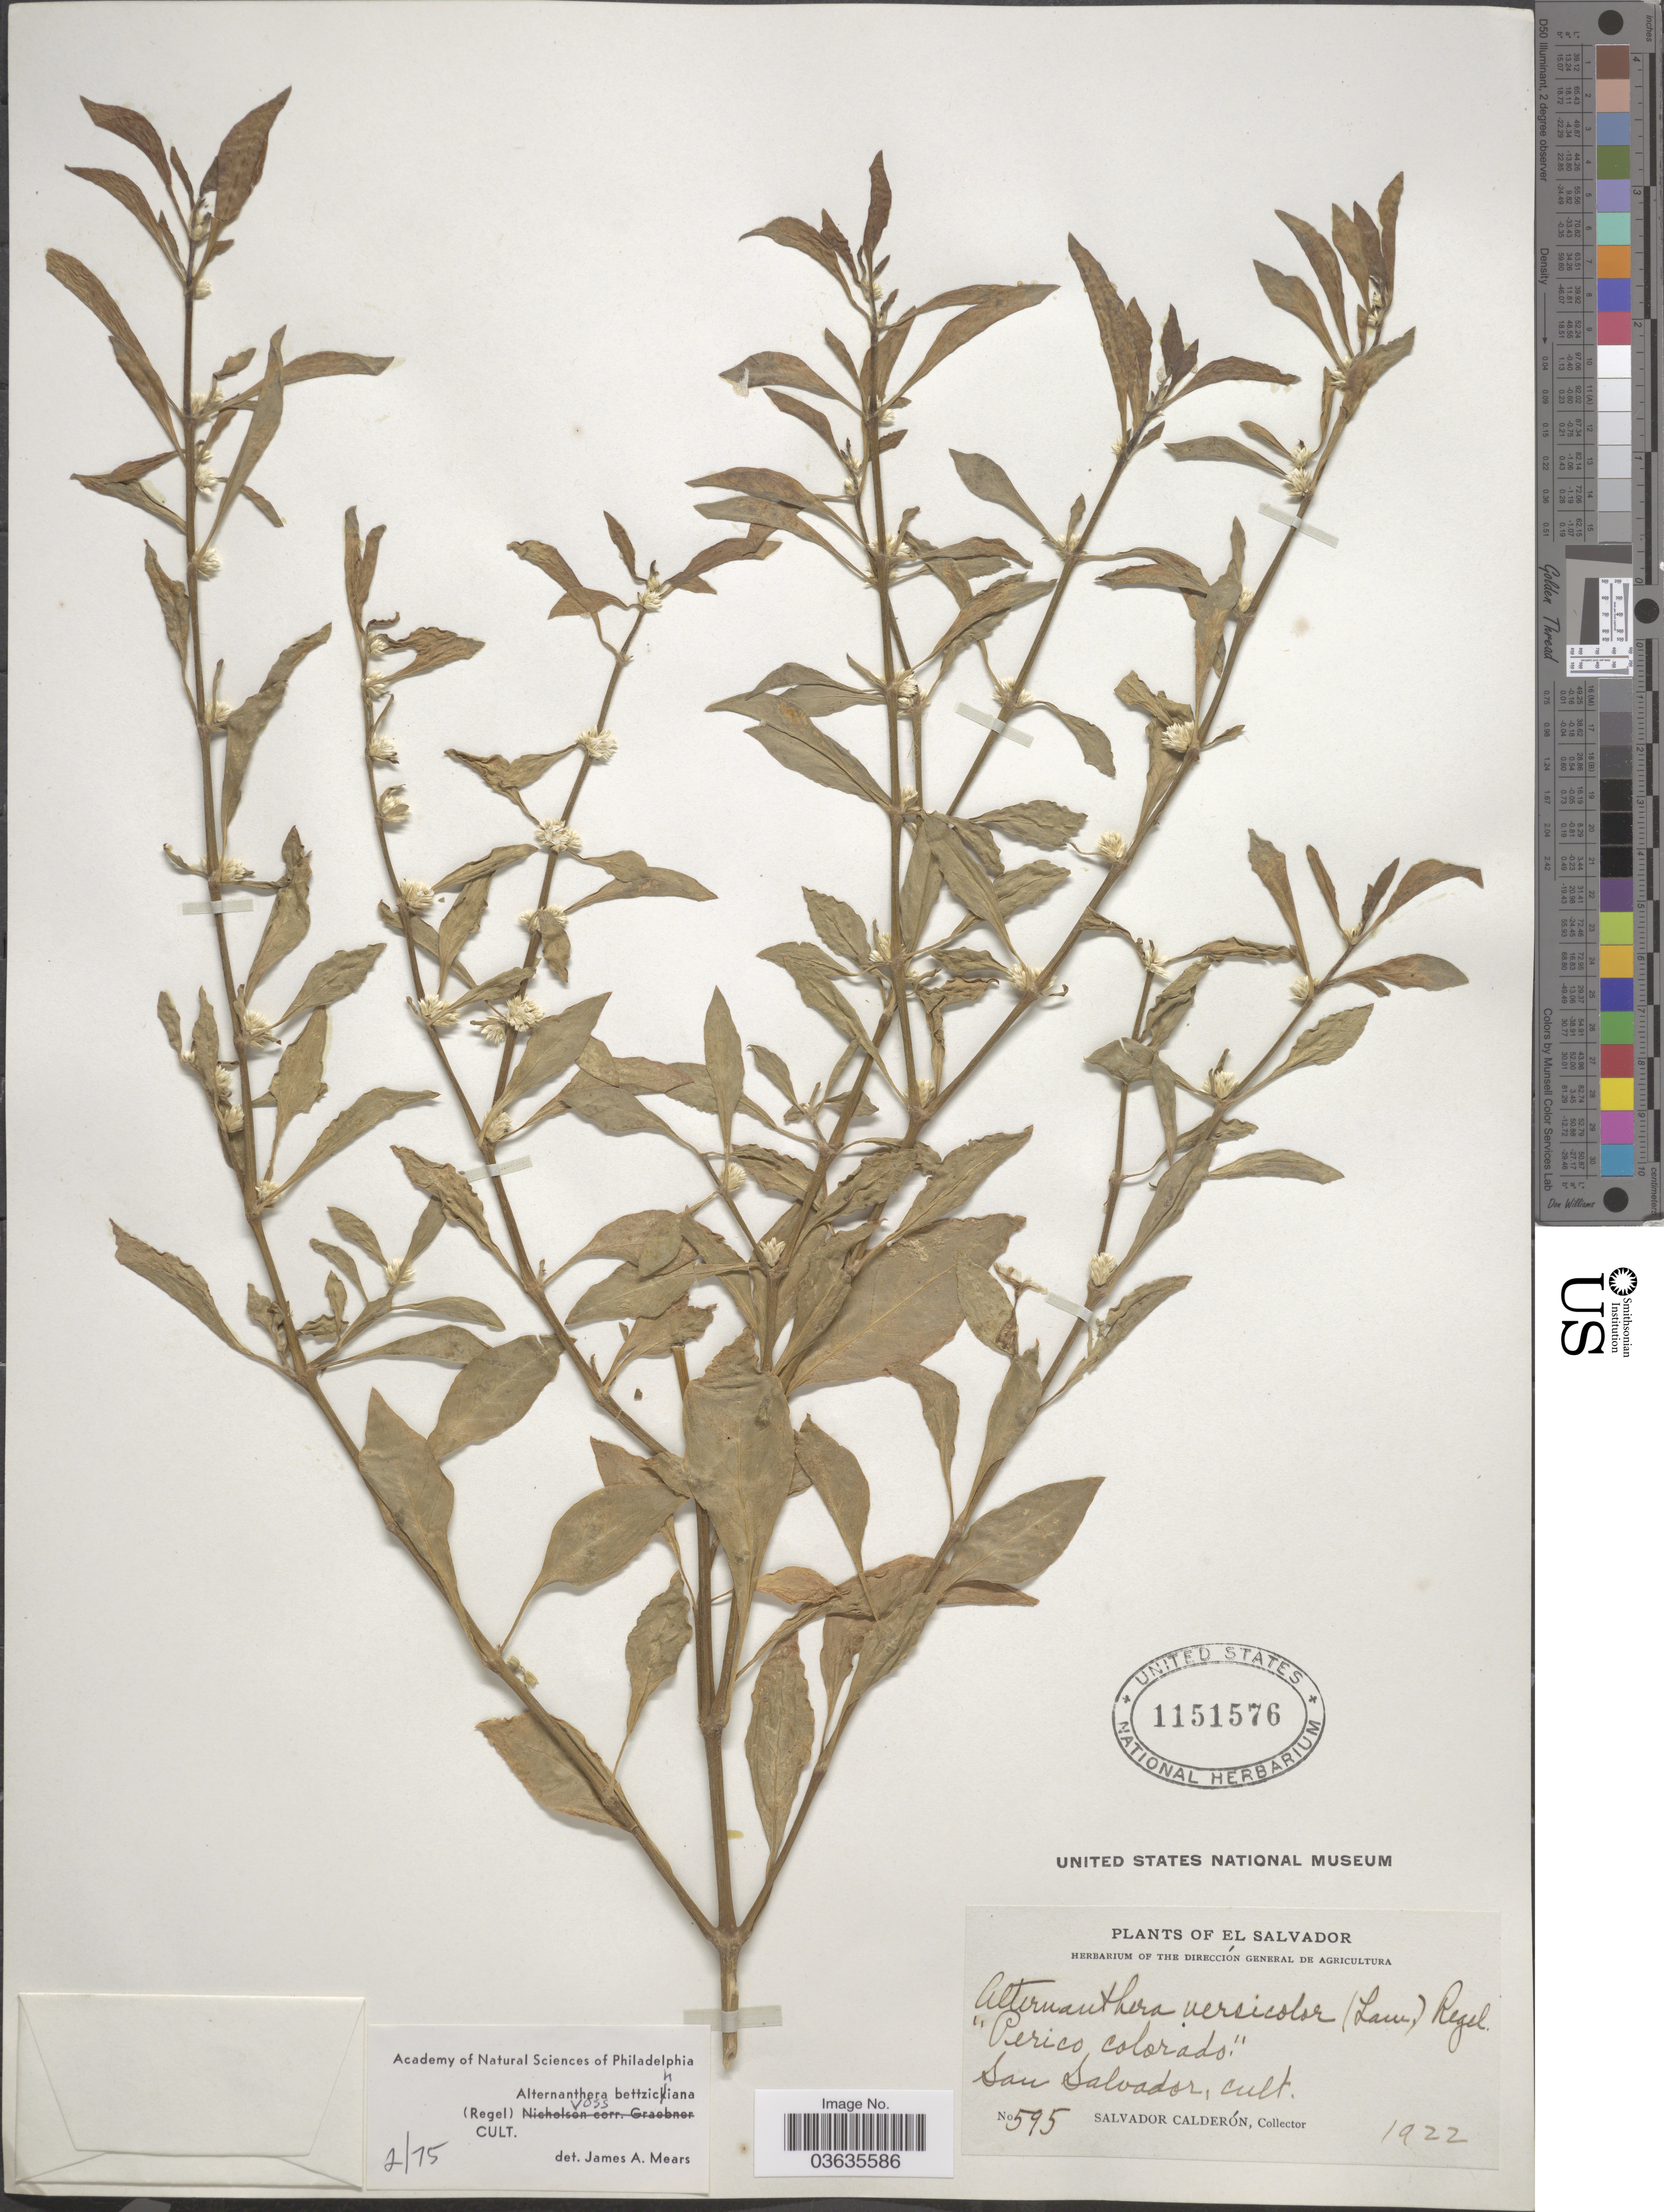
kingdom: Plantae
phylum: Tracheophyta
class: Magnoliopsida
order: Caryophyllales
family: Amaranthaceae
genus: Alternanthera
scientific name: Alternanthera bettzickiana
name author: (Regel) G. Nicholson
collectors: S. Calderón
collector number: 595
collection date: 1922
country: El Salvador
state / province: San Salvador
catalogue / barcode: US 1151576